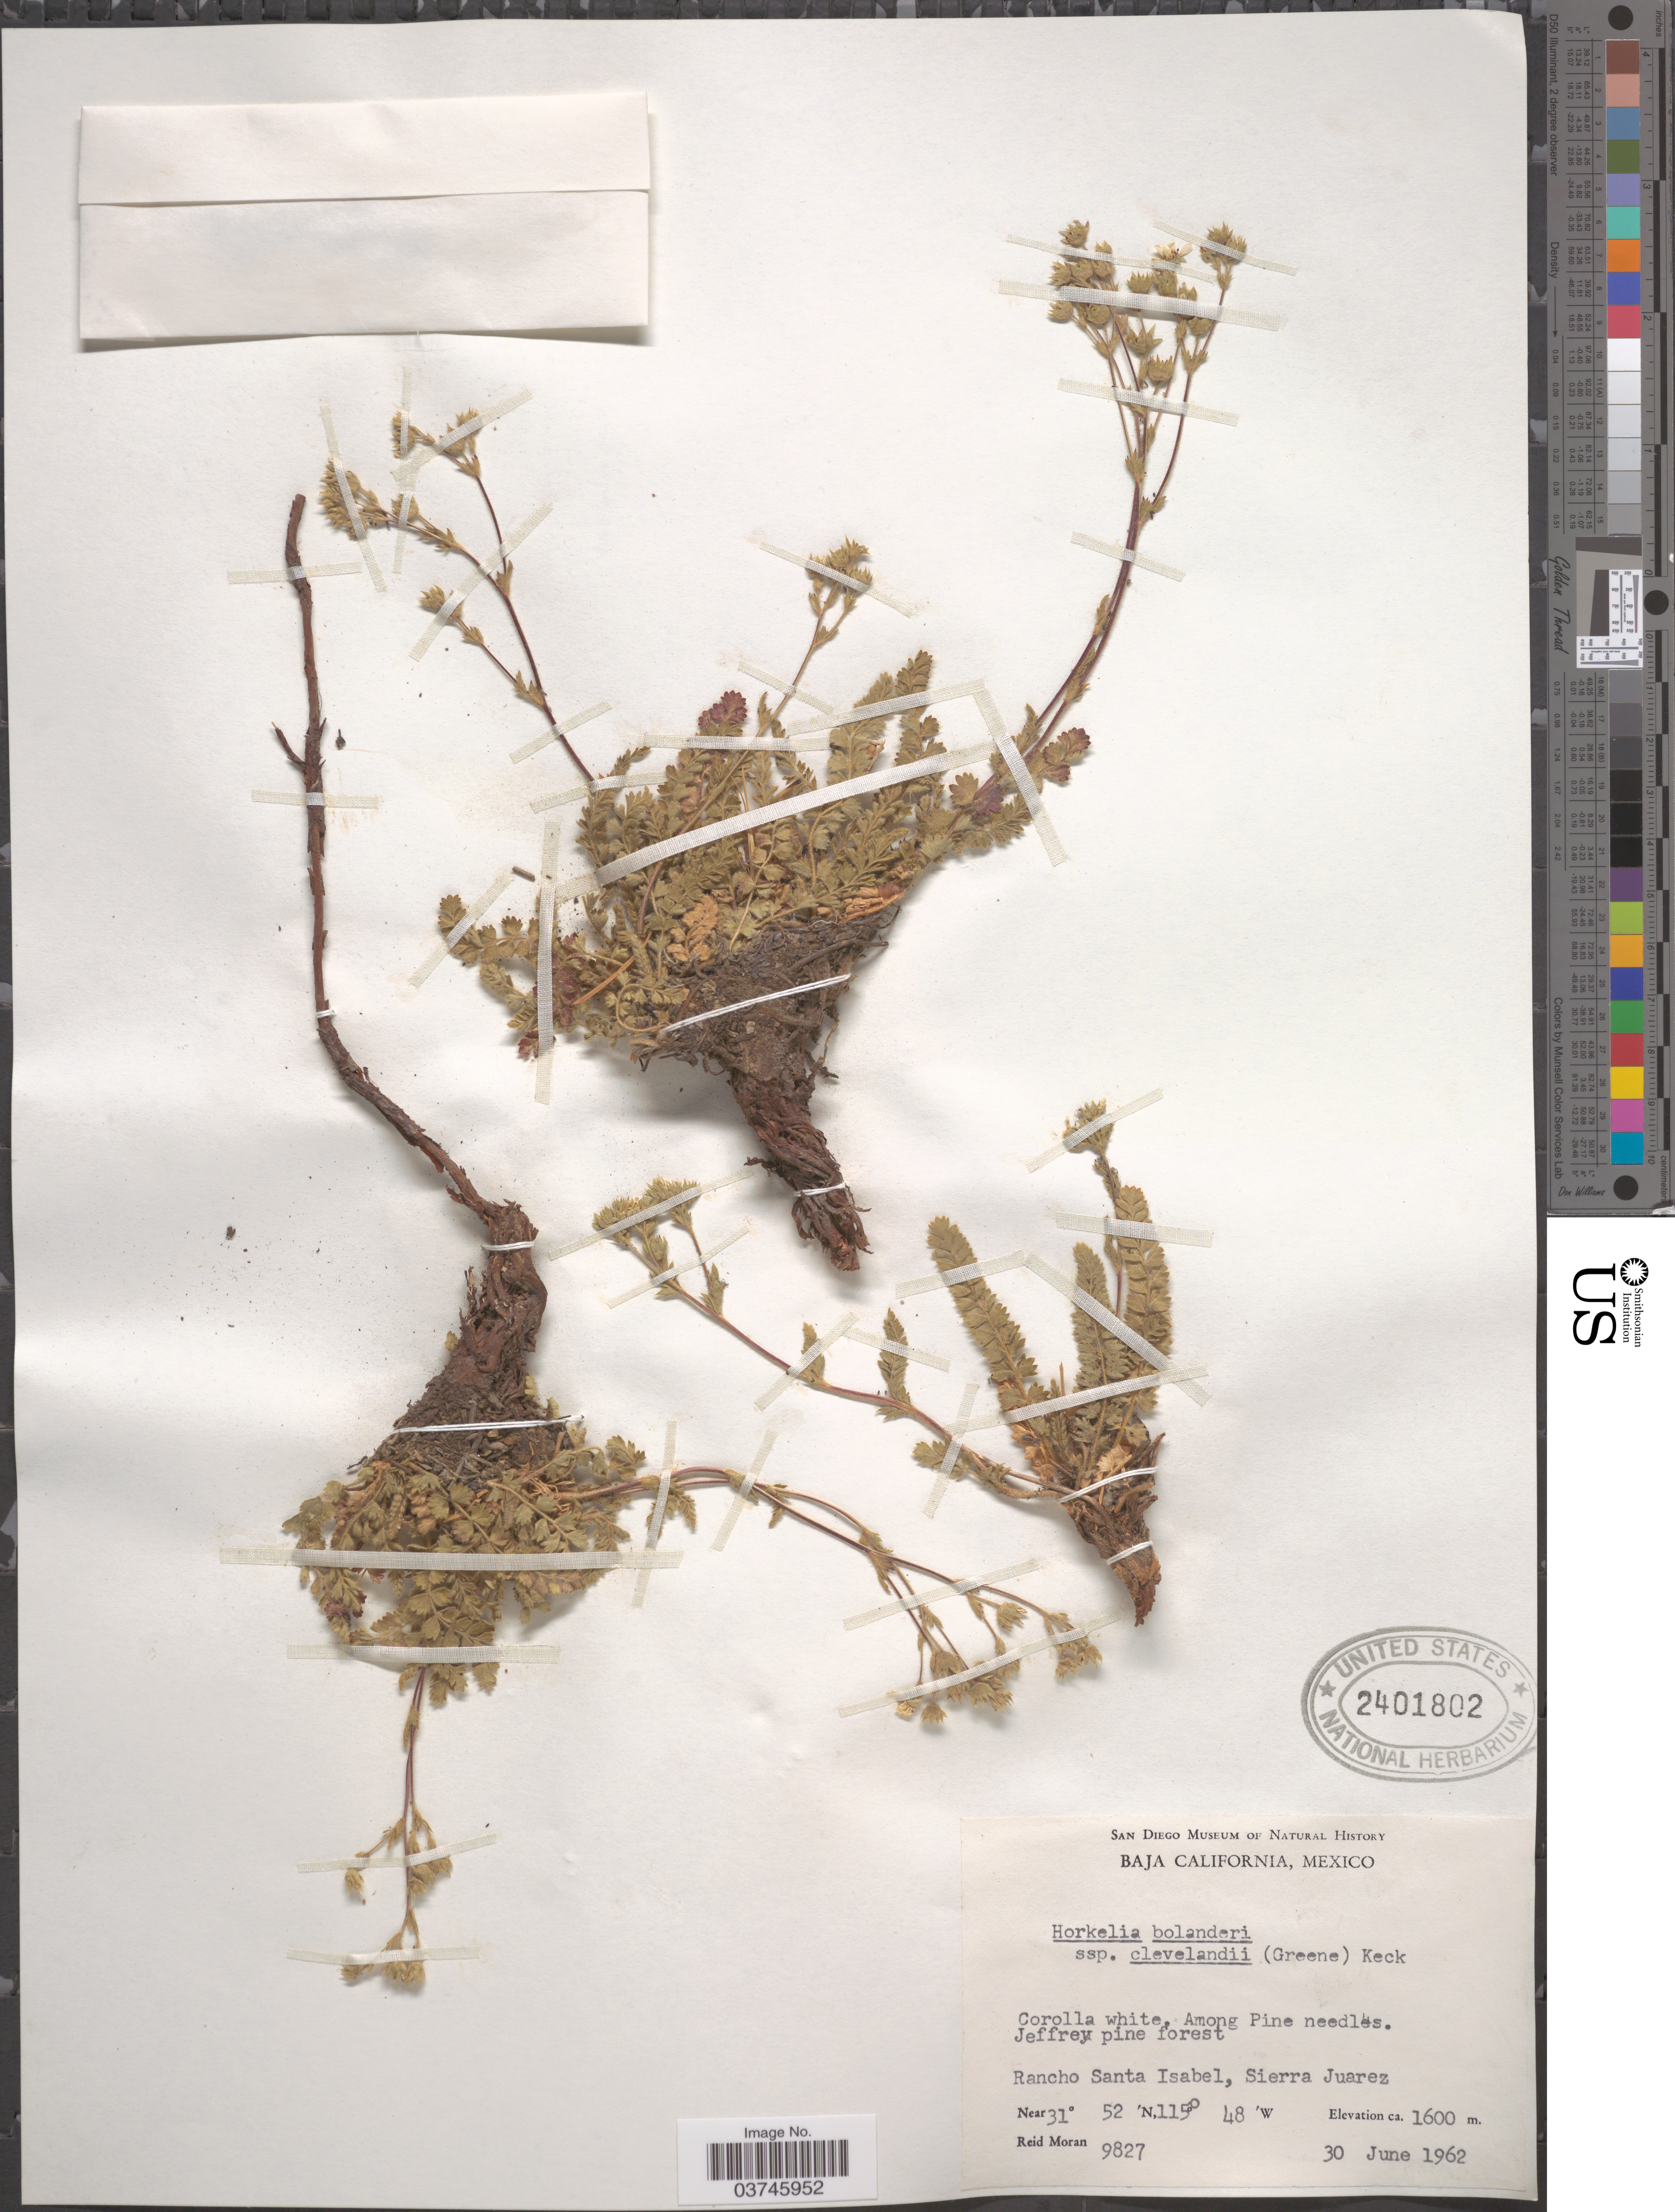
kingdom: Plantae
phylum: Tracheophyta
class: Magnoliopsida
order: Rosales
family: Rosaceae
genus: Potentilla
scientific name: Potentilla clevelandii var. brevibracteata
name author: (Wiggins) Mosyakin & Shiyan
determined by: Strong, Mark T., (BOT), Smithsonian Institution - National Museum of Natural History (UNITED STATES)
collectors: R. Moran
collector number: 9827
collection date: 1962-06-30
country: Mexico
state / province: Baja California Norte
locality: Jeffrey pine forest. Rancho Santa Isabel, Sierra Juarez.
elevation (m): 1600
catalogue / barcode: US 2401802